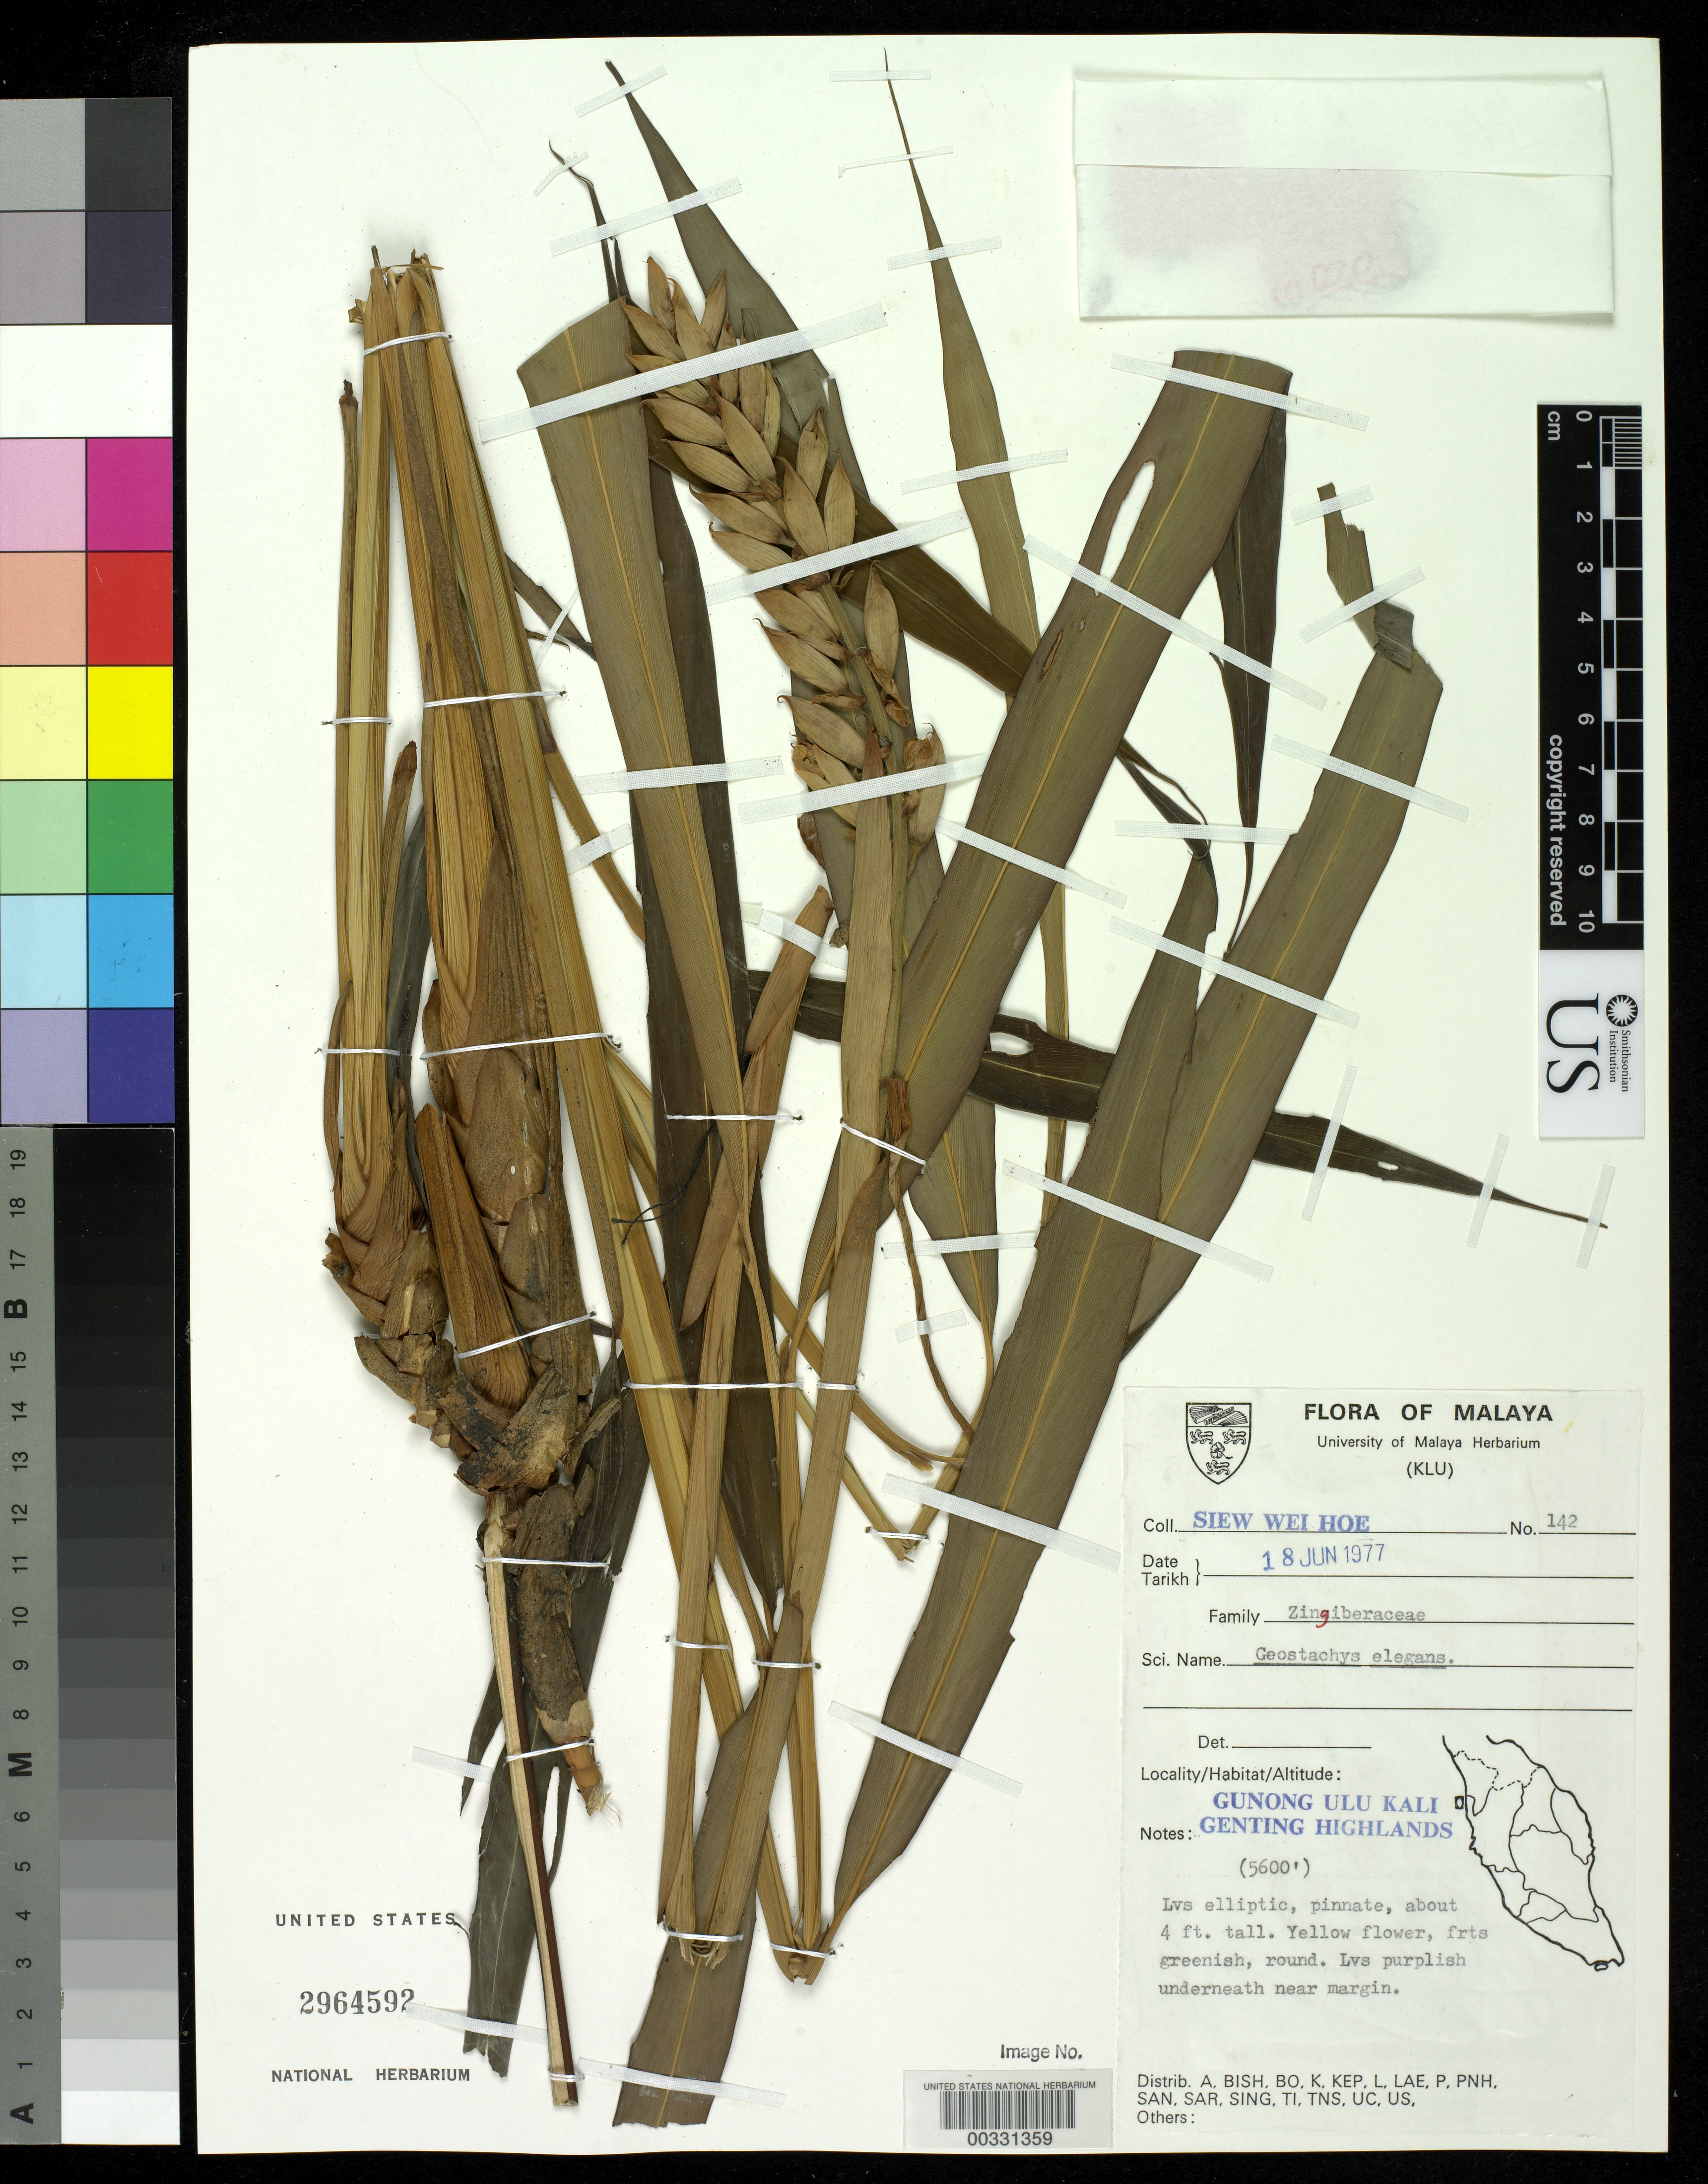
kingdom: Plantae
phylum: Tracheophyta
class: Liliopsida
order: Zingiberales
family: Zingiberaceae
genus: Geostachys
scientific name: Geostachys elegans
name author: Ridl.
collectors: S. Hoe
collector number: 142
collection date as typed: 18 Jun 1977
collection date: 1977-06-18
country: Malaysia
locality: Gunong ulu kali, genting highlands [Malay Peninsula]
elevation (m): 1707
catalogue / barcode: US 2964592